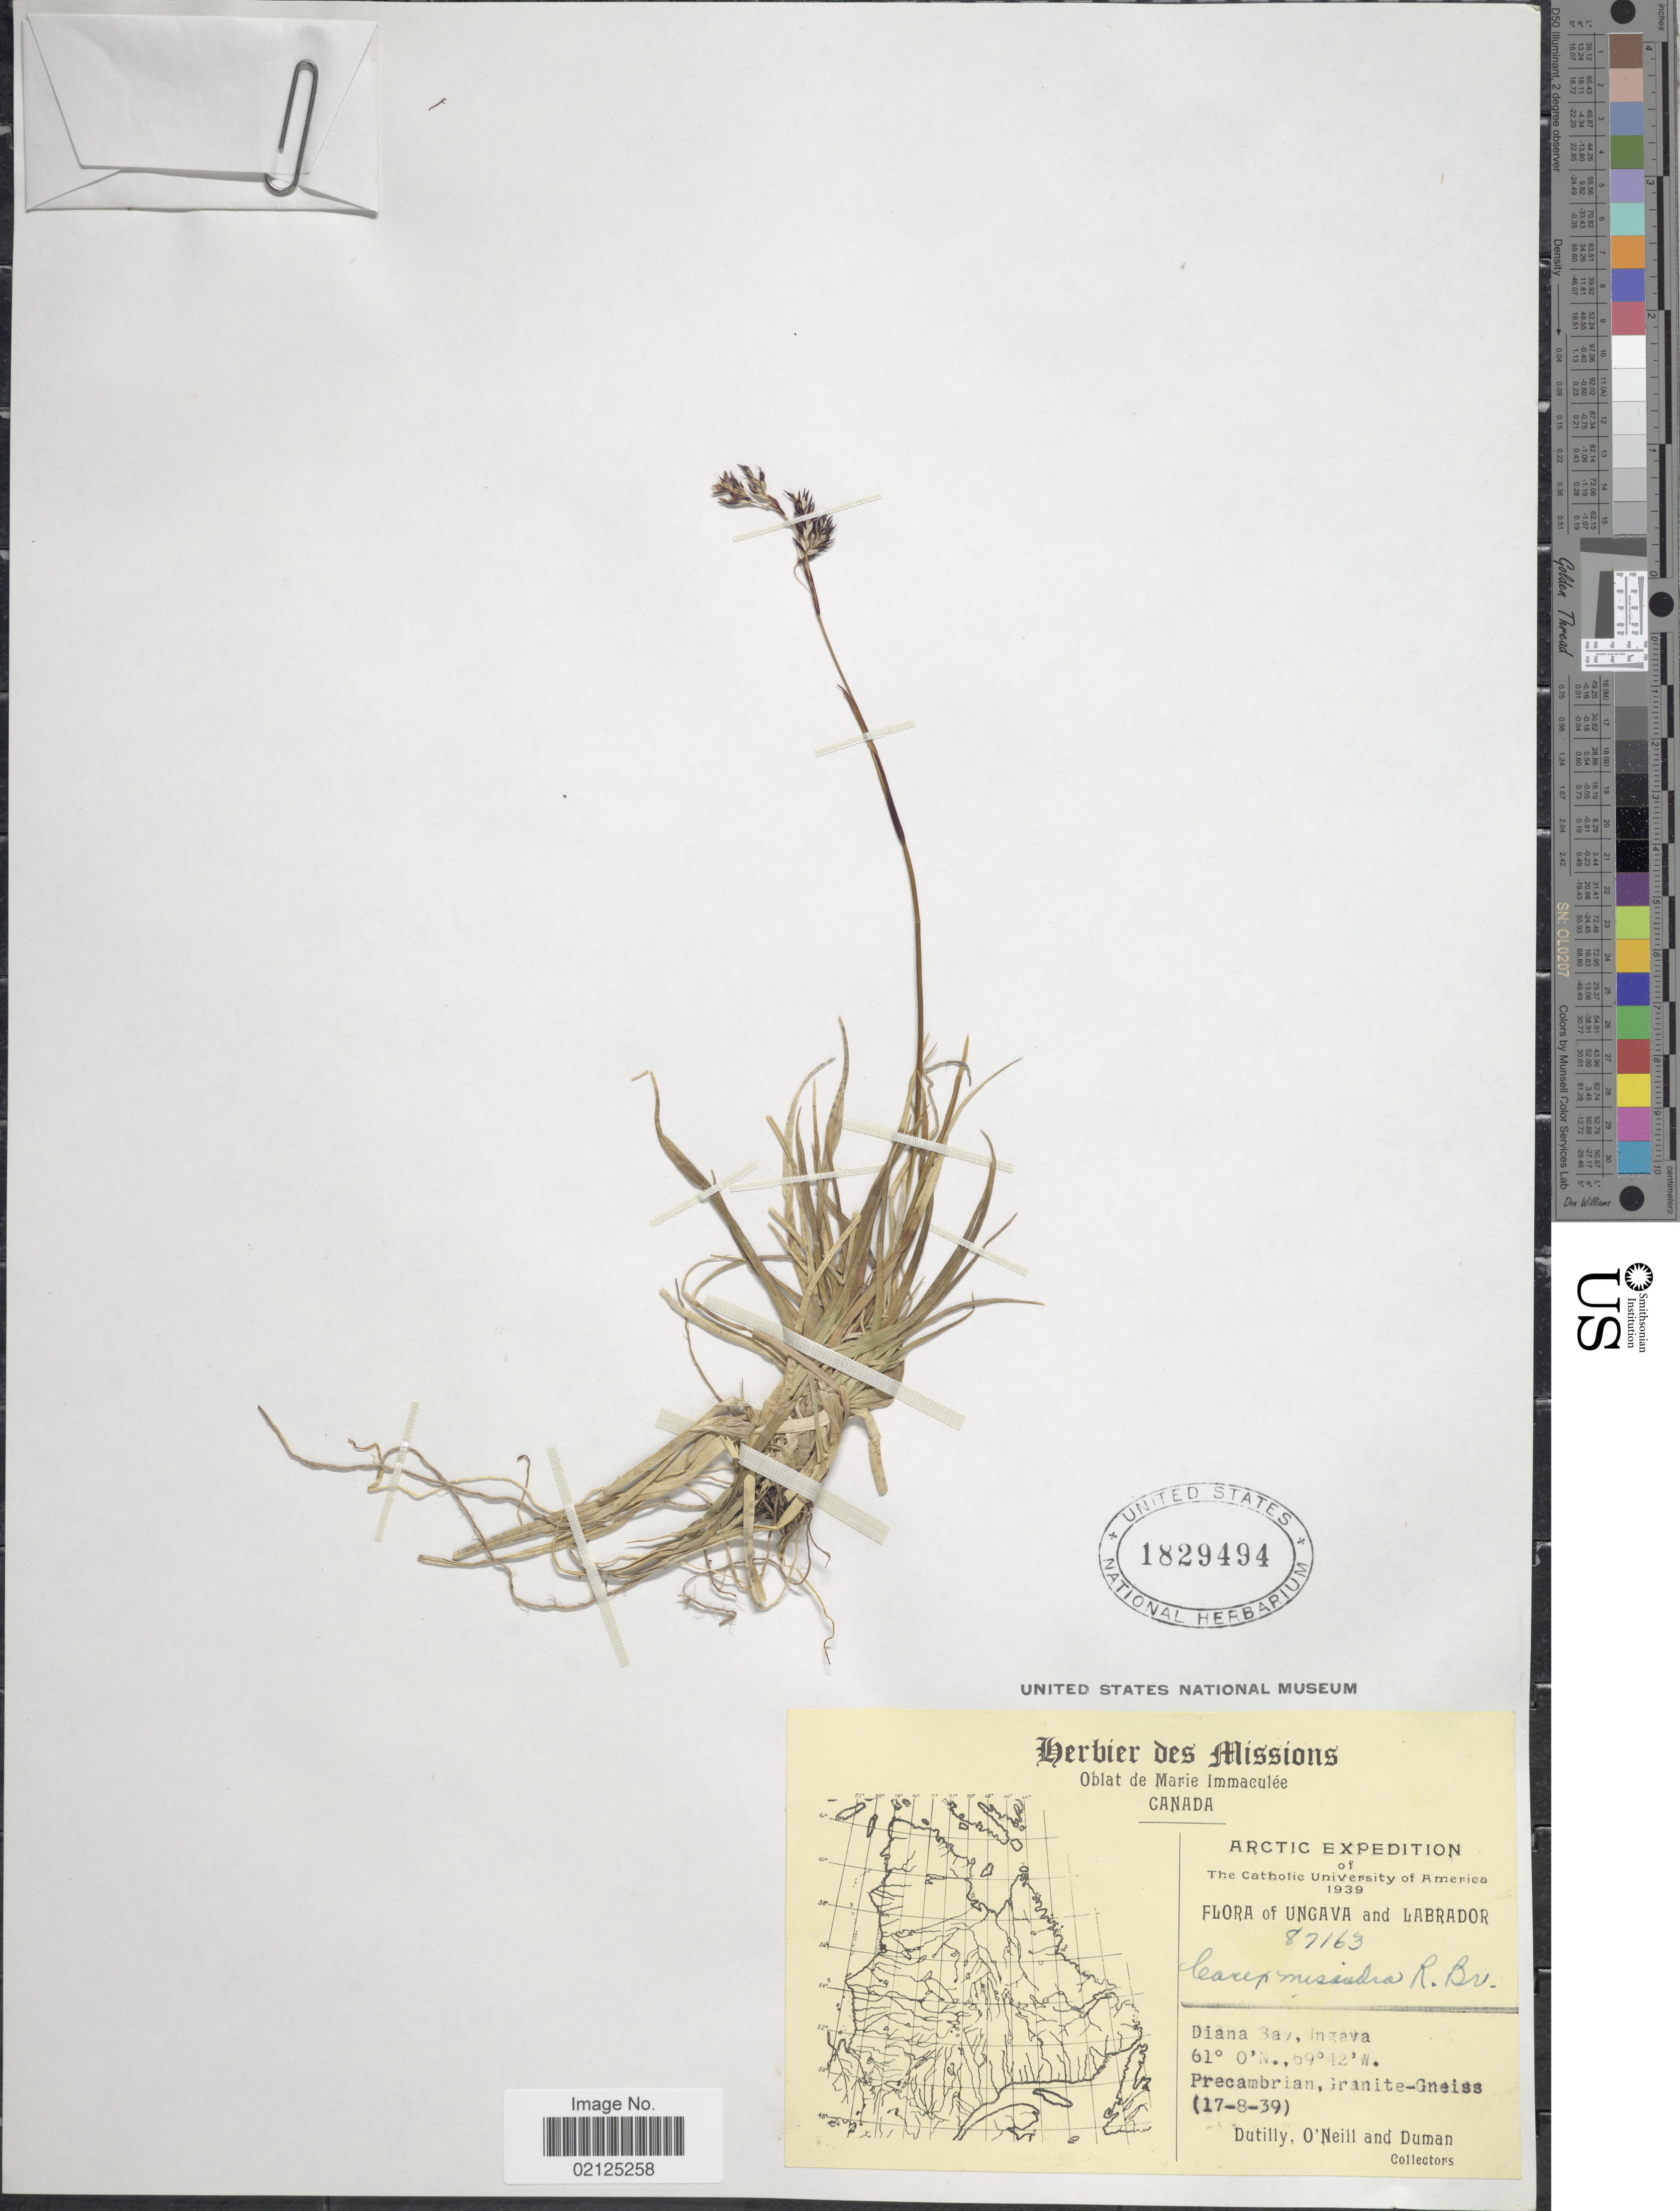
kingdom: Plantae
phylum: Tracheophyta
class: Liliopsida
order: Poales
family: Cyperaceae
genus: Carex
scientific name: Carex fuliginosa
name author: Schkuhr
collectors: -. Dutilly, O' Neill & -. Duman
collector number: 87163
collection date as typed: Transcribed d/m/y: 17/8/39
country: Canada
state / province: Quebec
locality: Arctic, Ungava, Diana Bay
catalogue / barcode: US 1829494